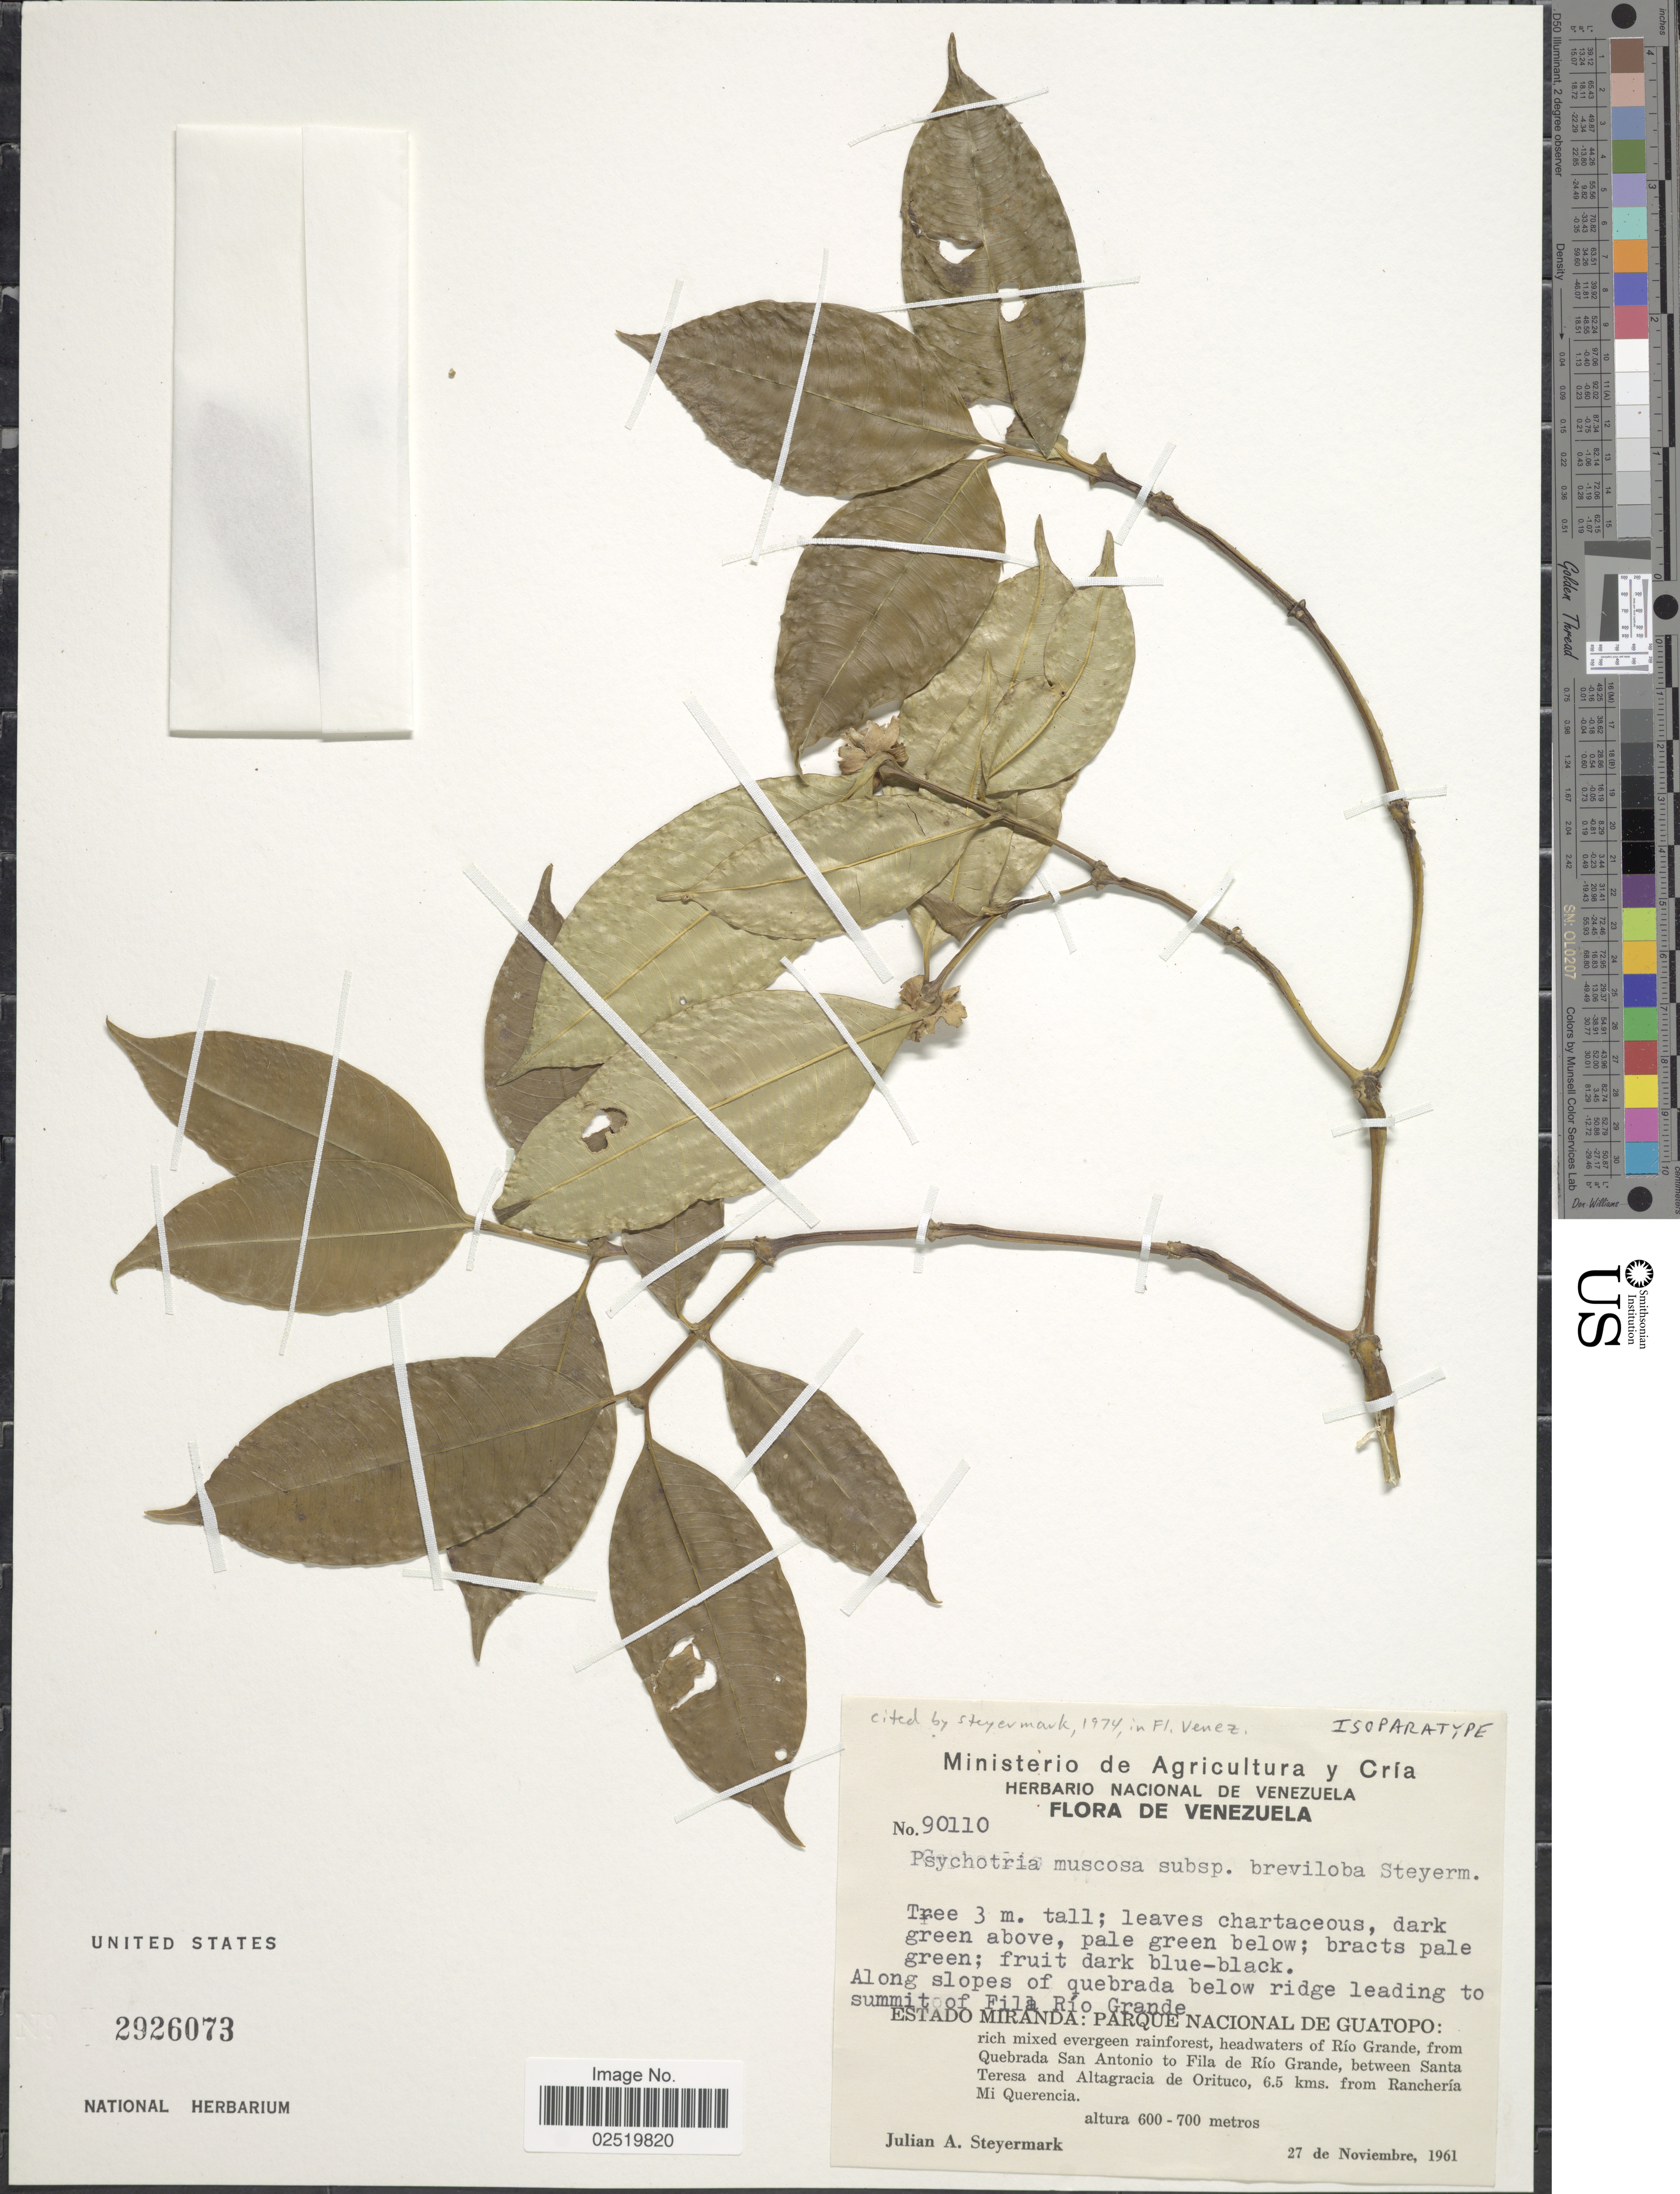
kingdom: Plantae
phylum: Tracheophyta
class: Magnoliopsida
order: Gentianales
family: Rubiaceae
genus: Psychotria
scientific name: Psychotria muscosa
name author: (Jacq.) Steyerm.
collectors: J. Steyermark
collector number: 90110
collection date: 1961-11-27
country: Venezuela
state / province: Miranda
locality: Parque Nacional de Guatopo. headwaters of Rio Grande, from Quebrada San Anronio to Fila de Rio Grande, between Santa Teresa and Altagracia de Orituco, 6.5 kms from Rancheria Mi Querencia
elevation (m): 600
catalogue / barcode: US 2926073